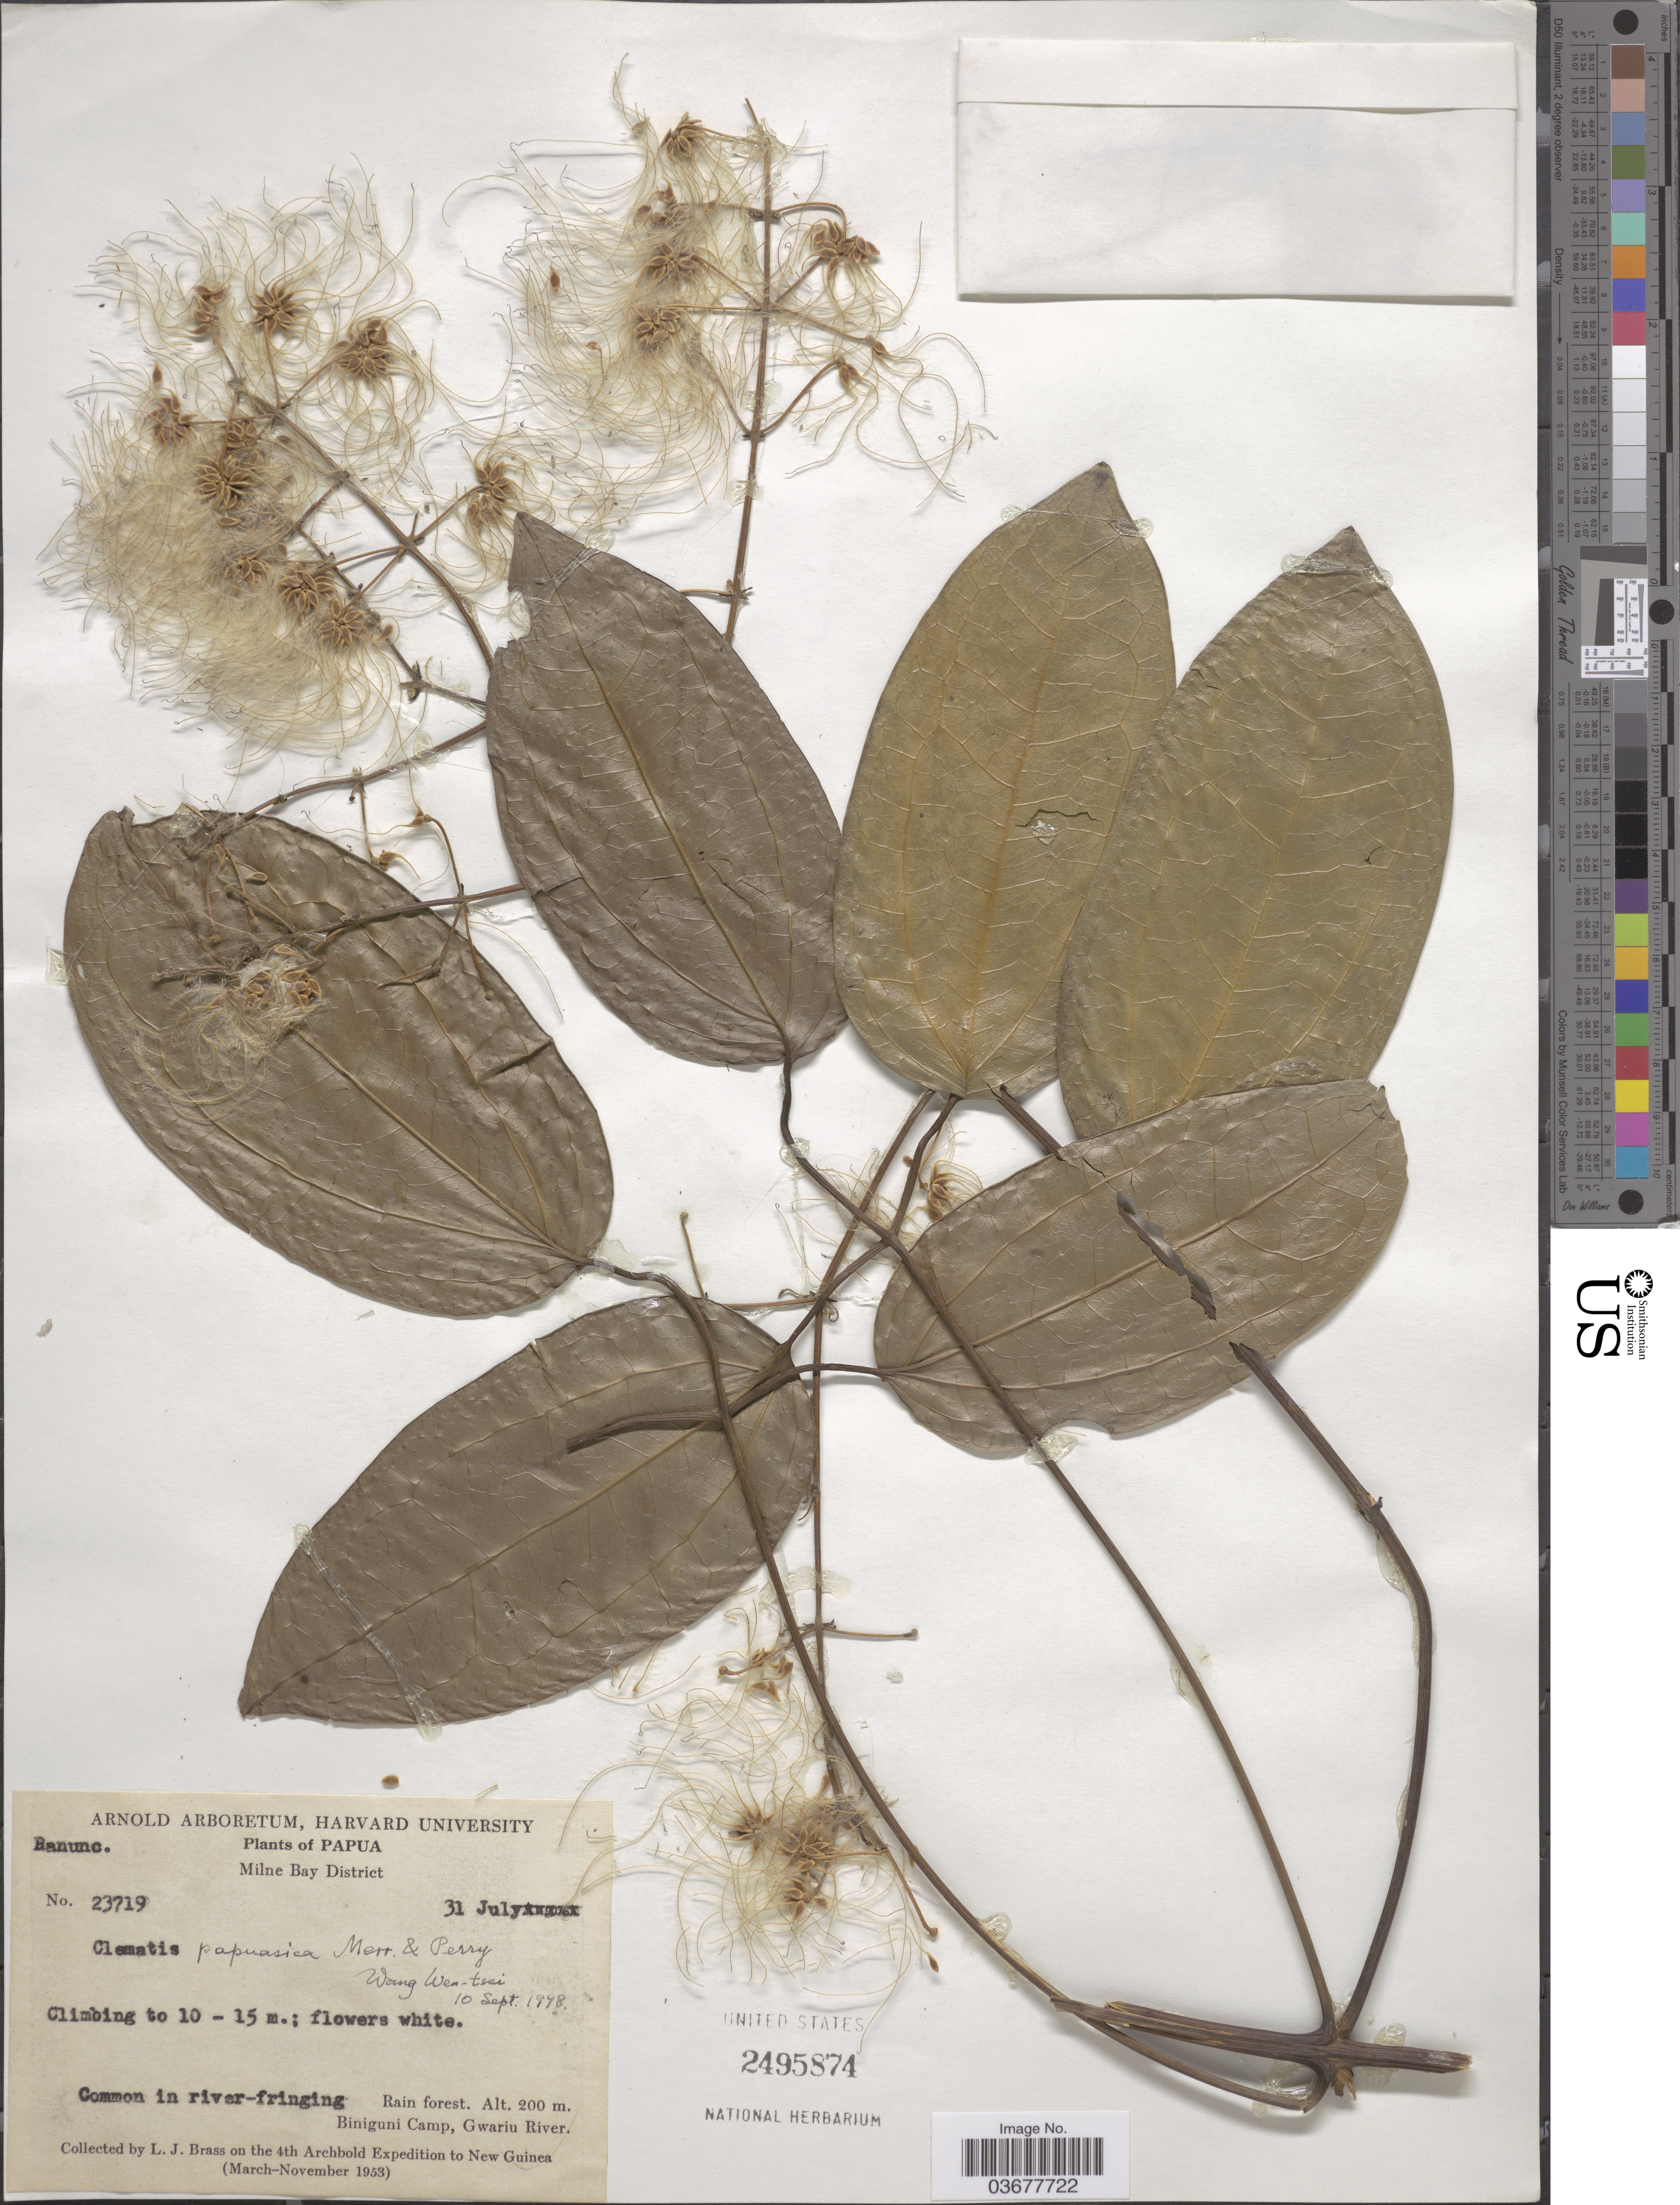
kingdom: Plantae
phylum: Tracheophyta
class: Magnoliopsida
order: Ranunculales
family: Ranunculaceae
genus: Clematis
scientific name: Clematis papuasica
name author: Merr. & L.M. Perry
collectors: L. J. Brass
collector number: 23719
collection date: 1953-07-31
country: Papua New Guinea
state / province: Milne Bay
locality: Papua. Milne Bay District. Biniguni Camp, Gwariu River. New Guinea.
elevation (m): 200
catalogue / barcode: US 2495874